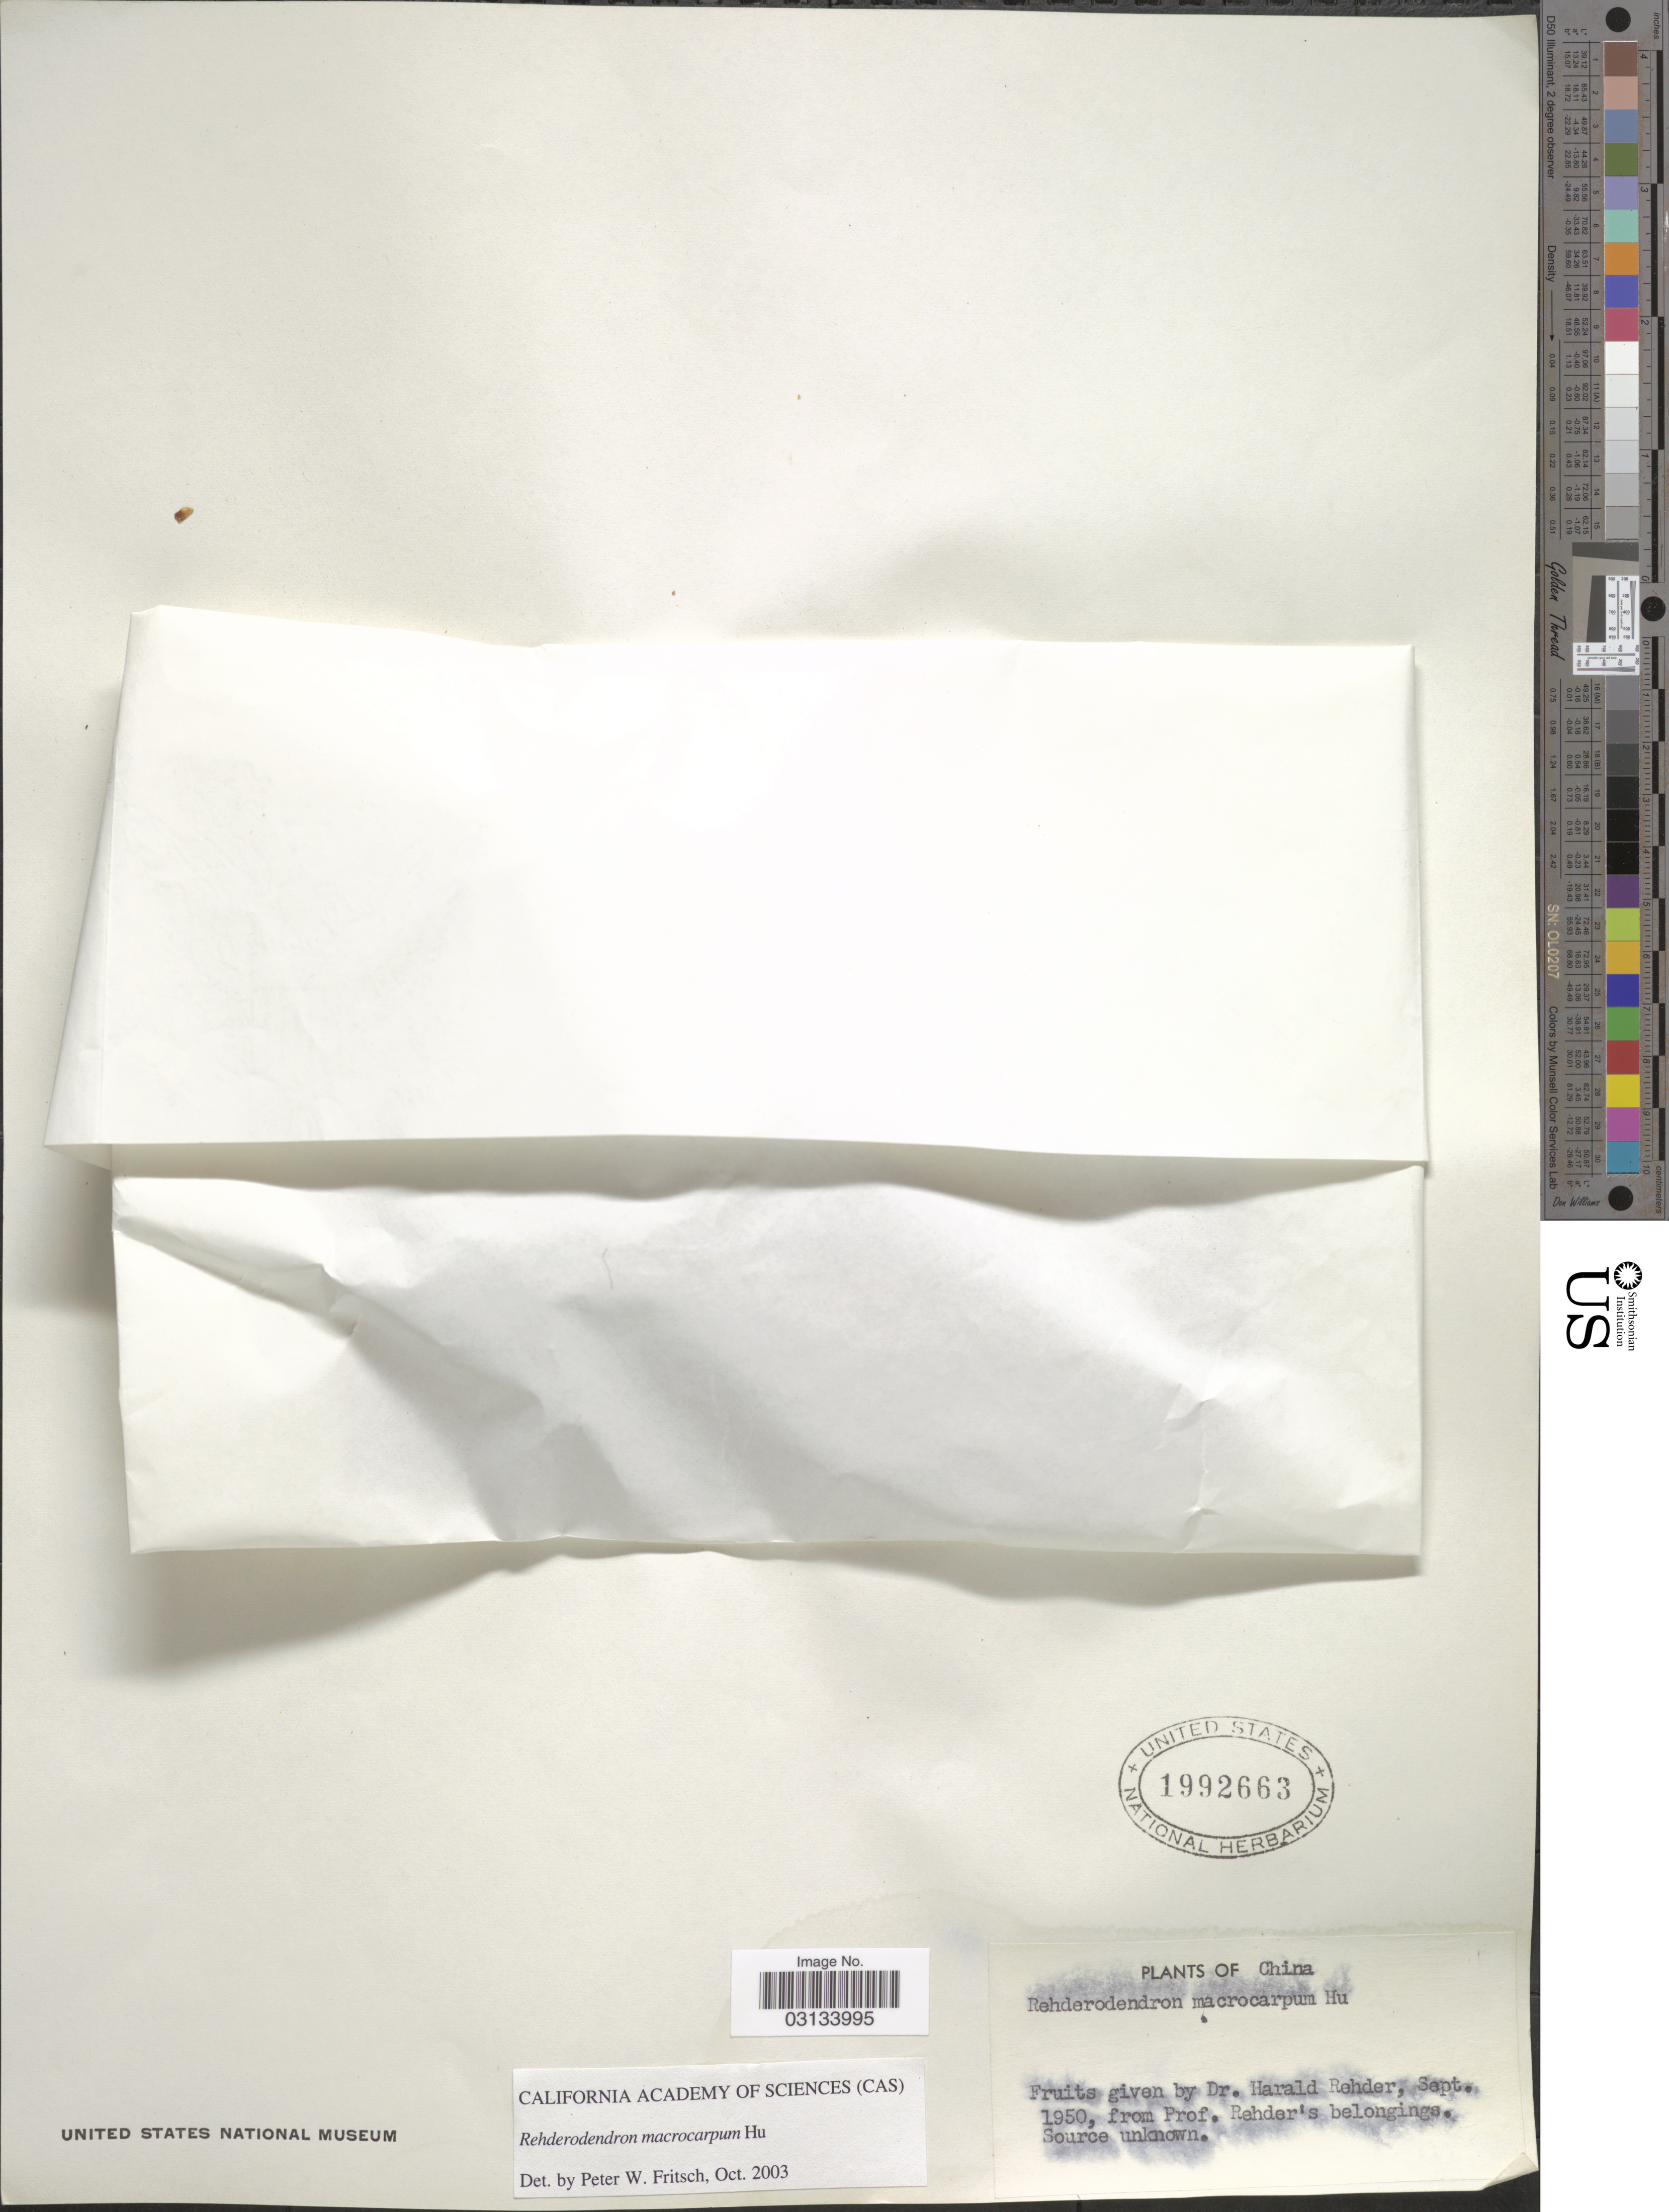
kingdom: Plantae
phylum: Tracheophyta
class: Magnoliopsida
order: Ericales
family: Styracaceae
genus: Rehderodendron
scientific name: Rehderodendron macrocarpum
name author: Hu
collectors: H. A. Rehder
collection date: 1950-09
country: China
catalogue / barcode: US 1992663